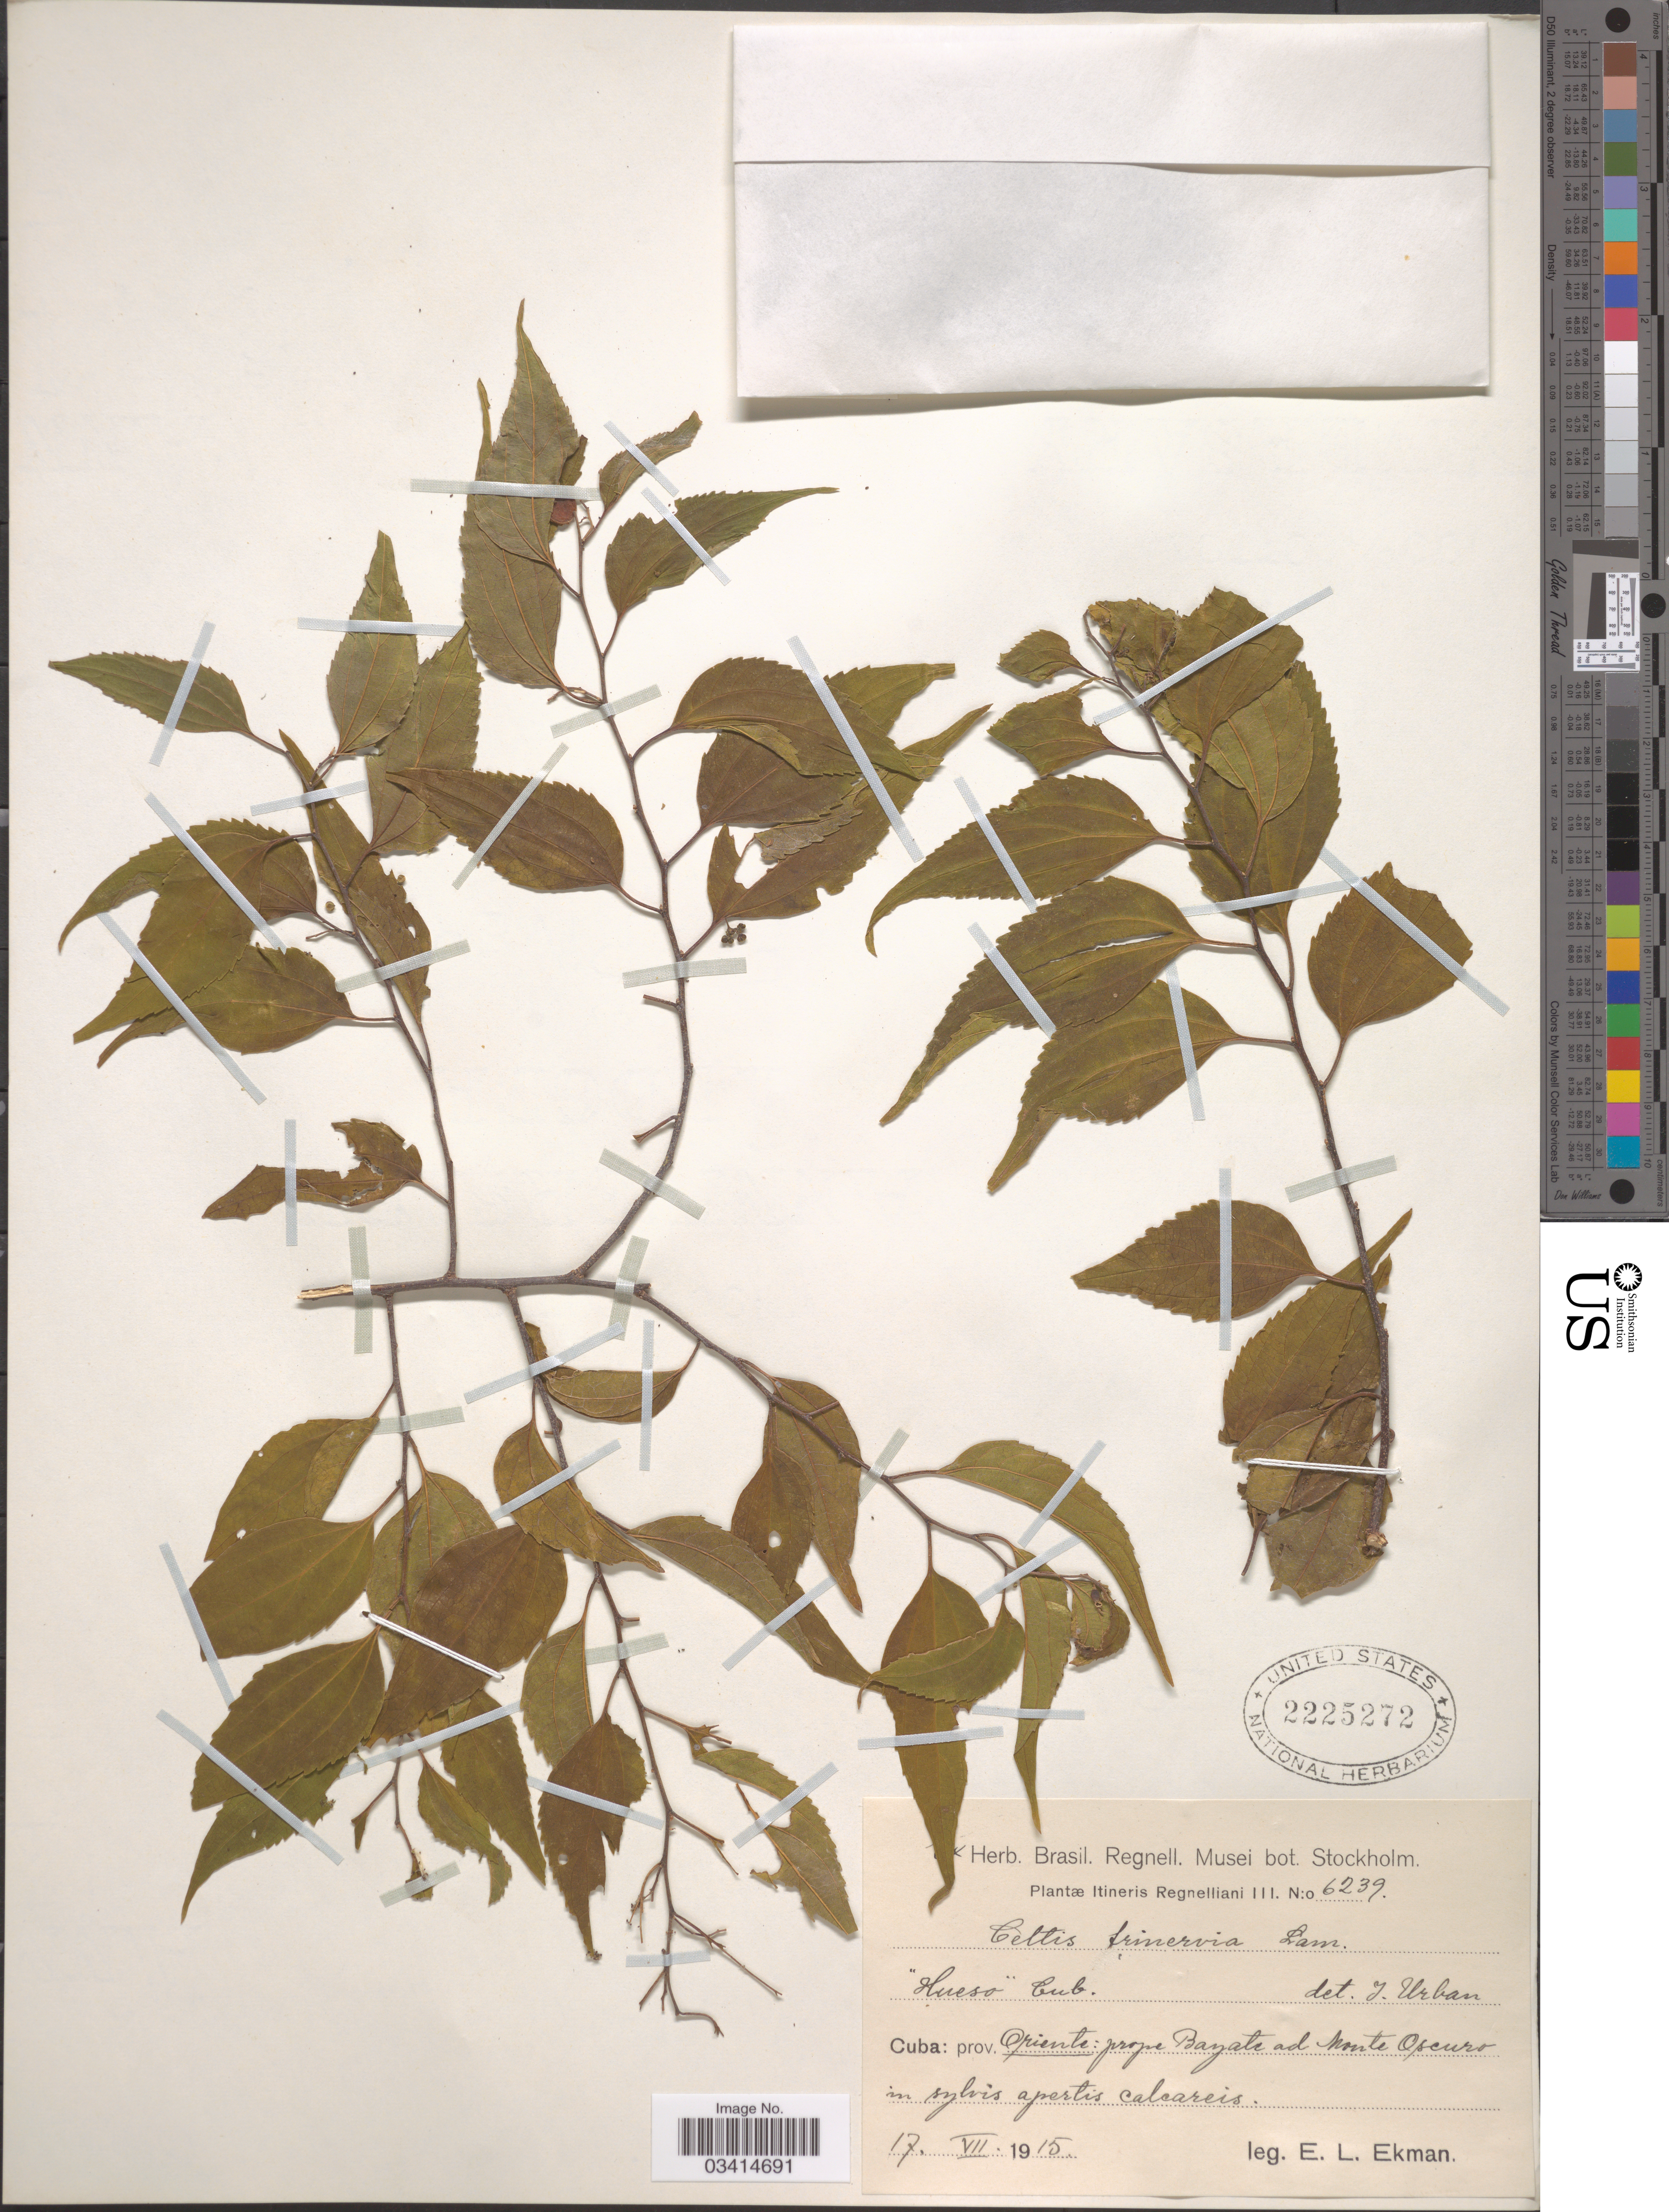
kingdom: Plantae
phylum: Tracheophyta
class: Magnoliopsida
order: Rosales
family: Cannabaceae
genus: Celtis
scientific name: Celtis trinervia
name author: Lam.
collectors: E. L. Ekman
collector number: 6239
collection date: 1915-09-17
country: Cuba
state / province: Oriente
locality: Prope Bayate ad Monte Oscuro in sylvis apertis calcareis.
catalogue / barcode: US 2225272